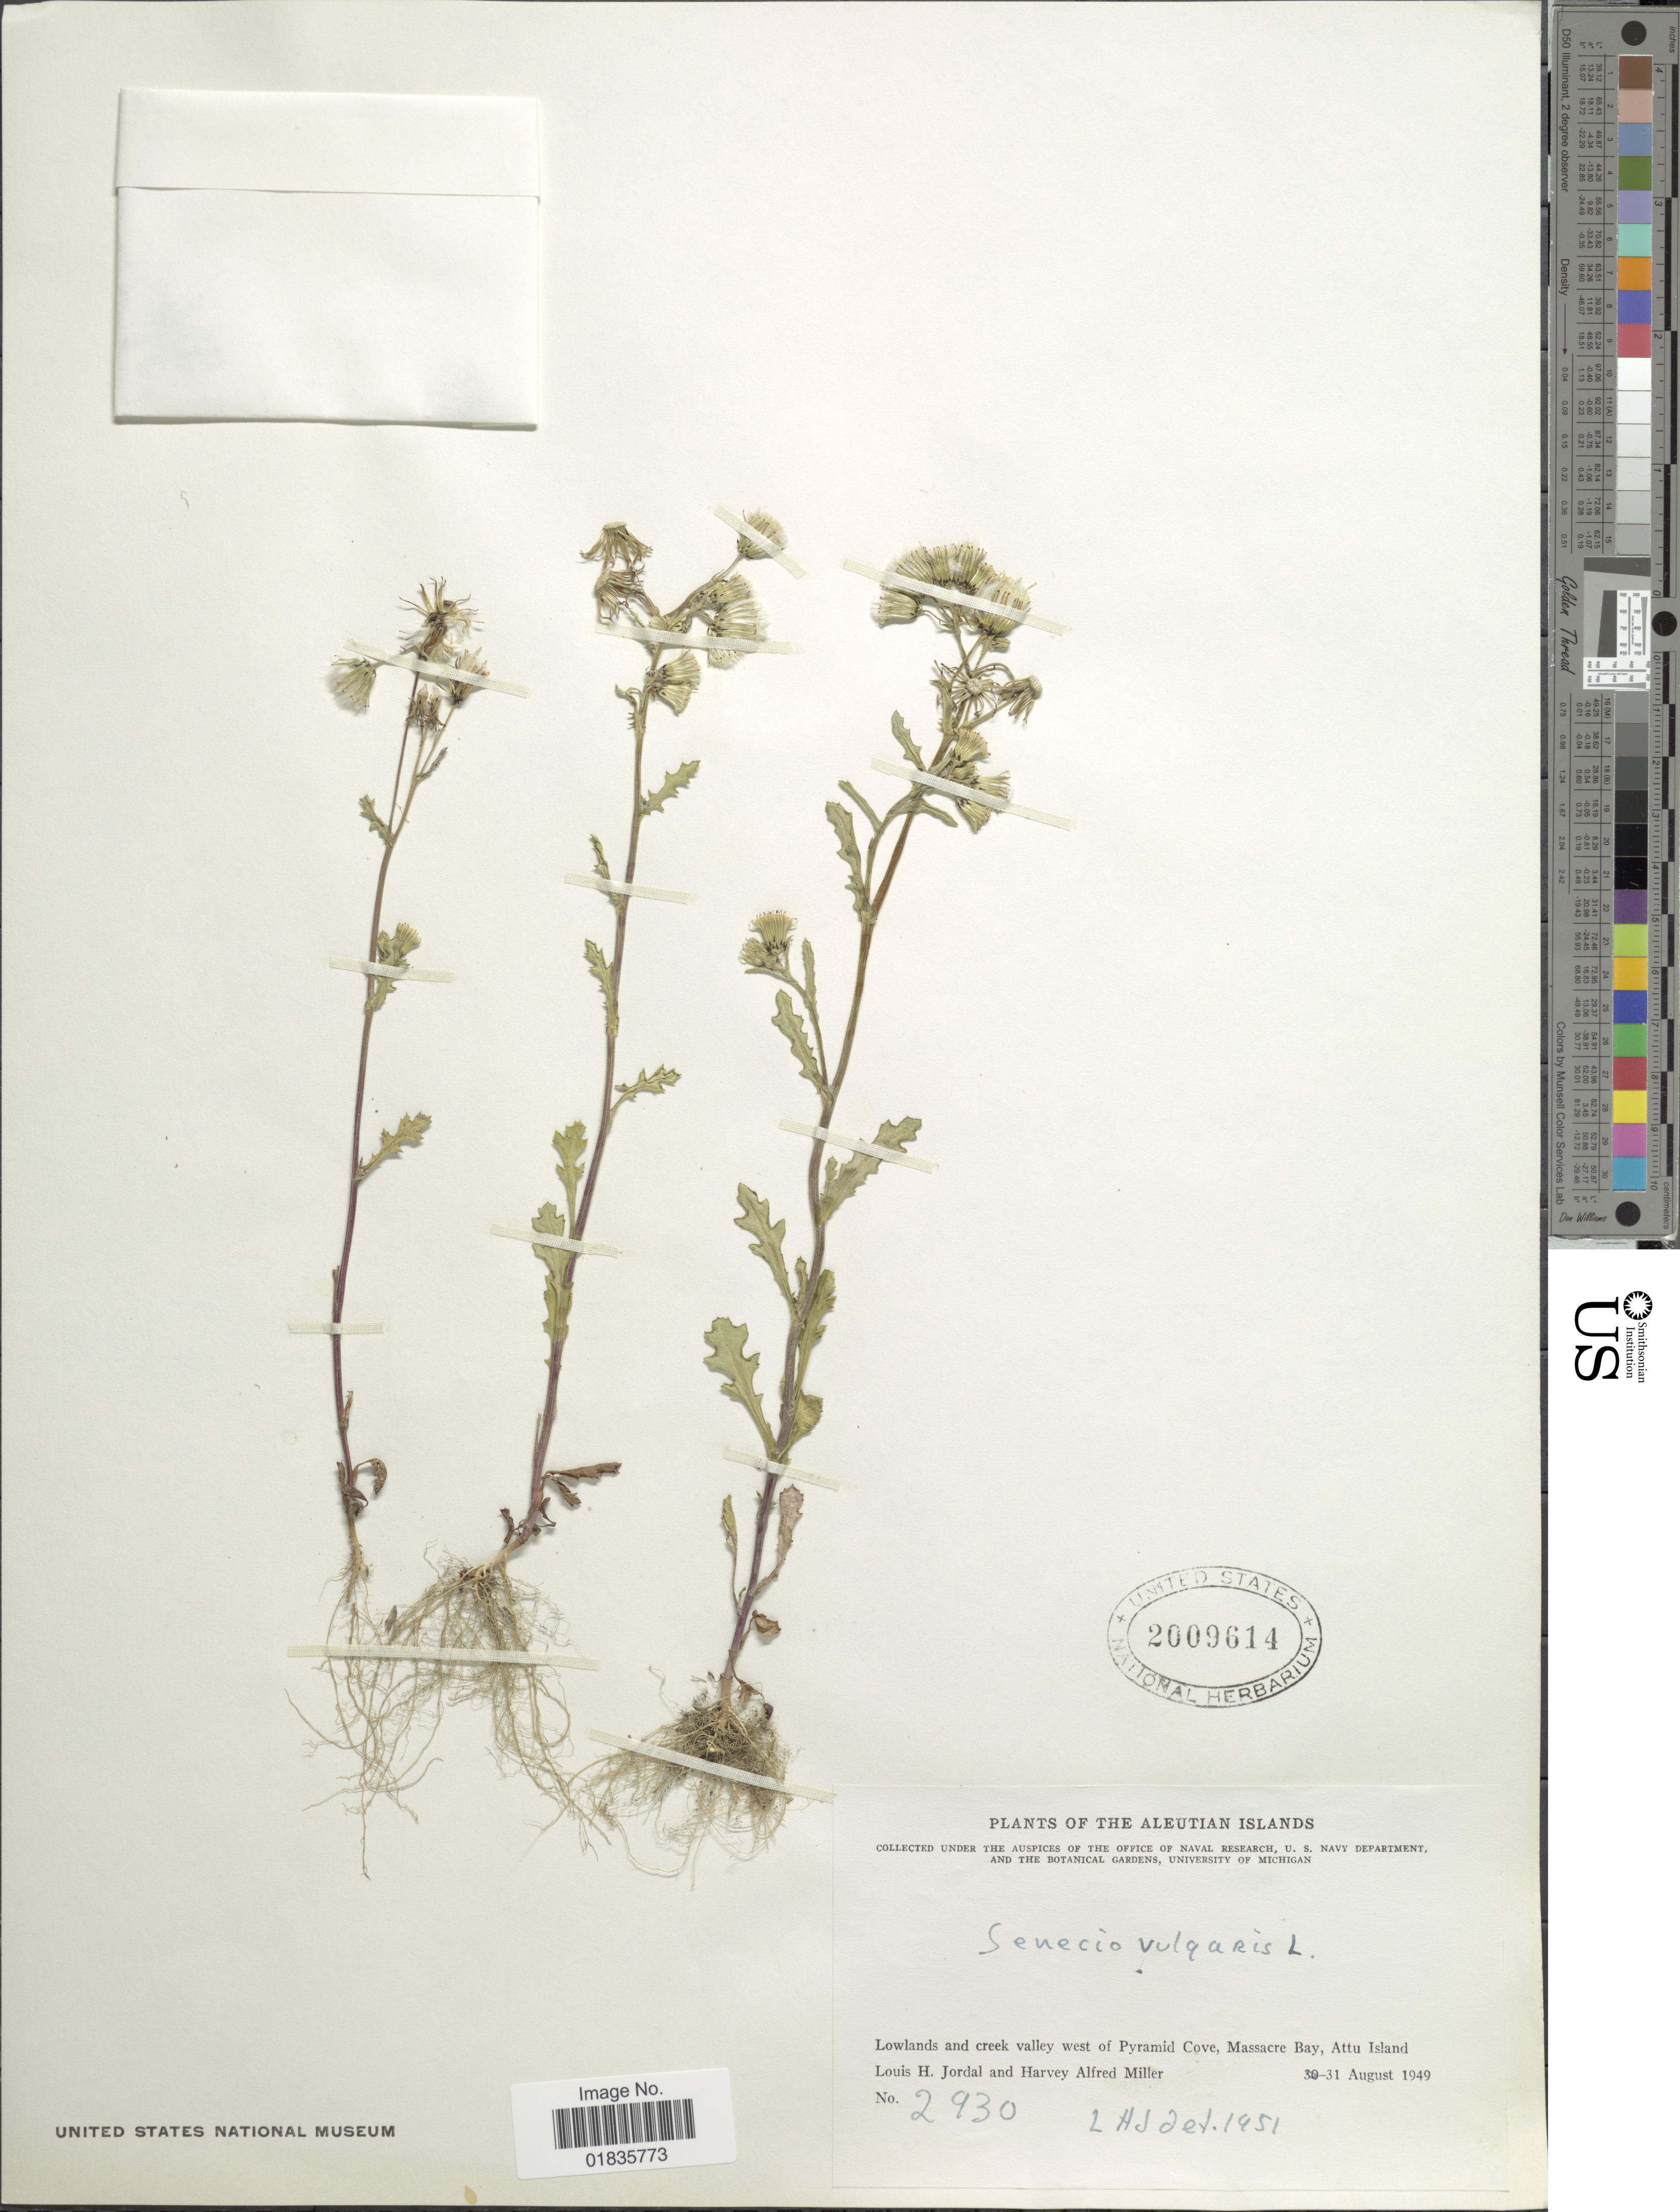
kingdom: Plantae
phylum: Tracheophyta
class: Magnoliopsida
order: Asterales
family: Asteraceae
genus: Senecio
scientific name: Senecio vulgaris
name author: L.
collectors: L. Jordal & H. A. Miller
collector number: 2930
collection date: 1949-08-30/1949-08-31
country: United States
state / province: Alaska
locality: Aleutian Islands, lowlands and creek valley west of Pyramid Cove, Massacre Bay, Attu Island.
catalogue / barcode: US 2009614